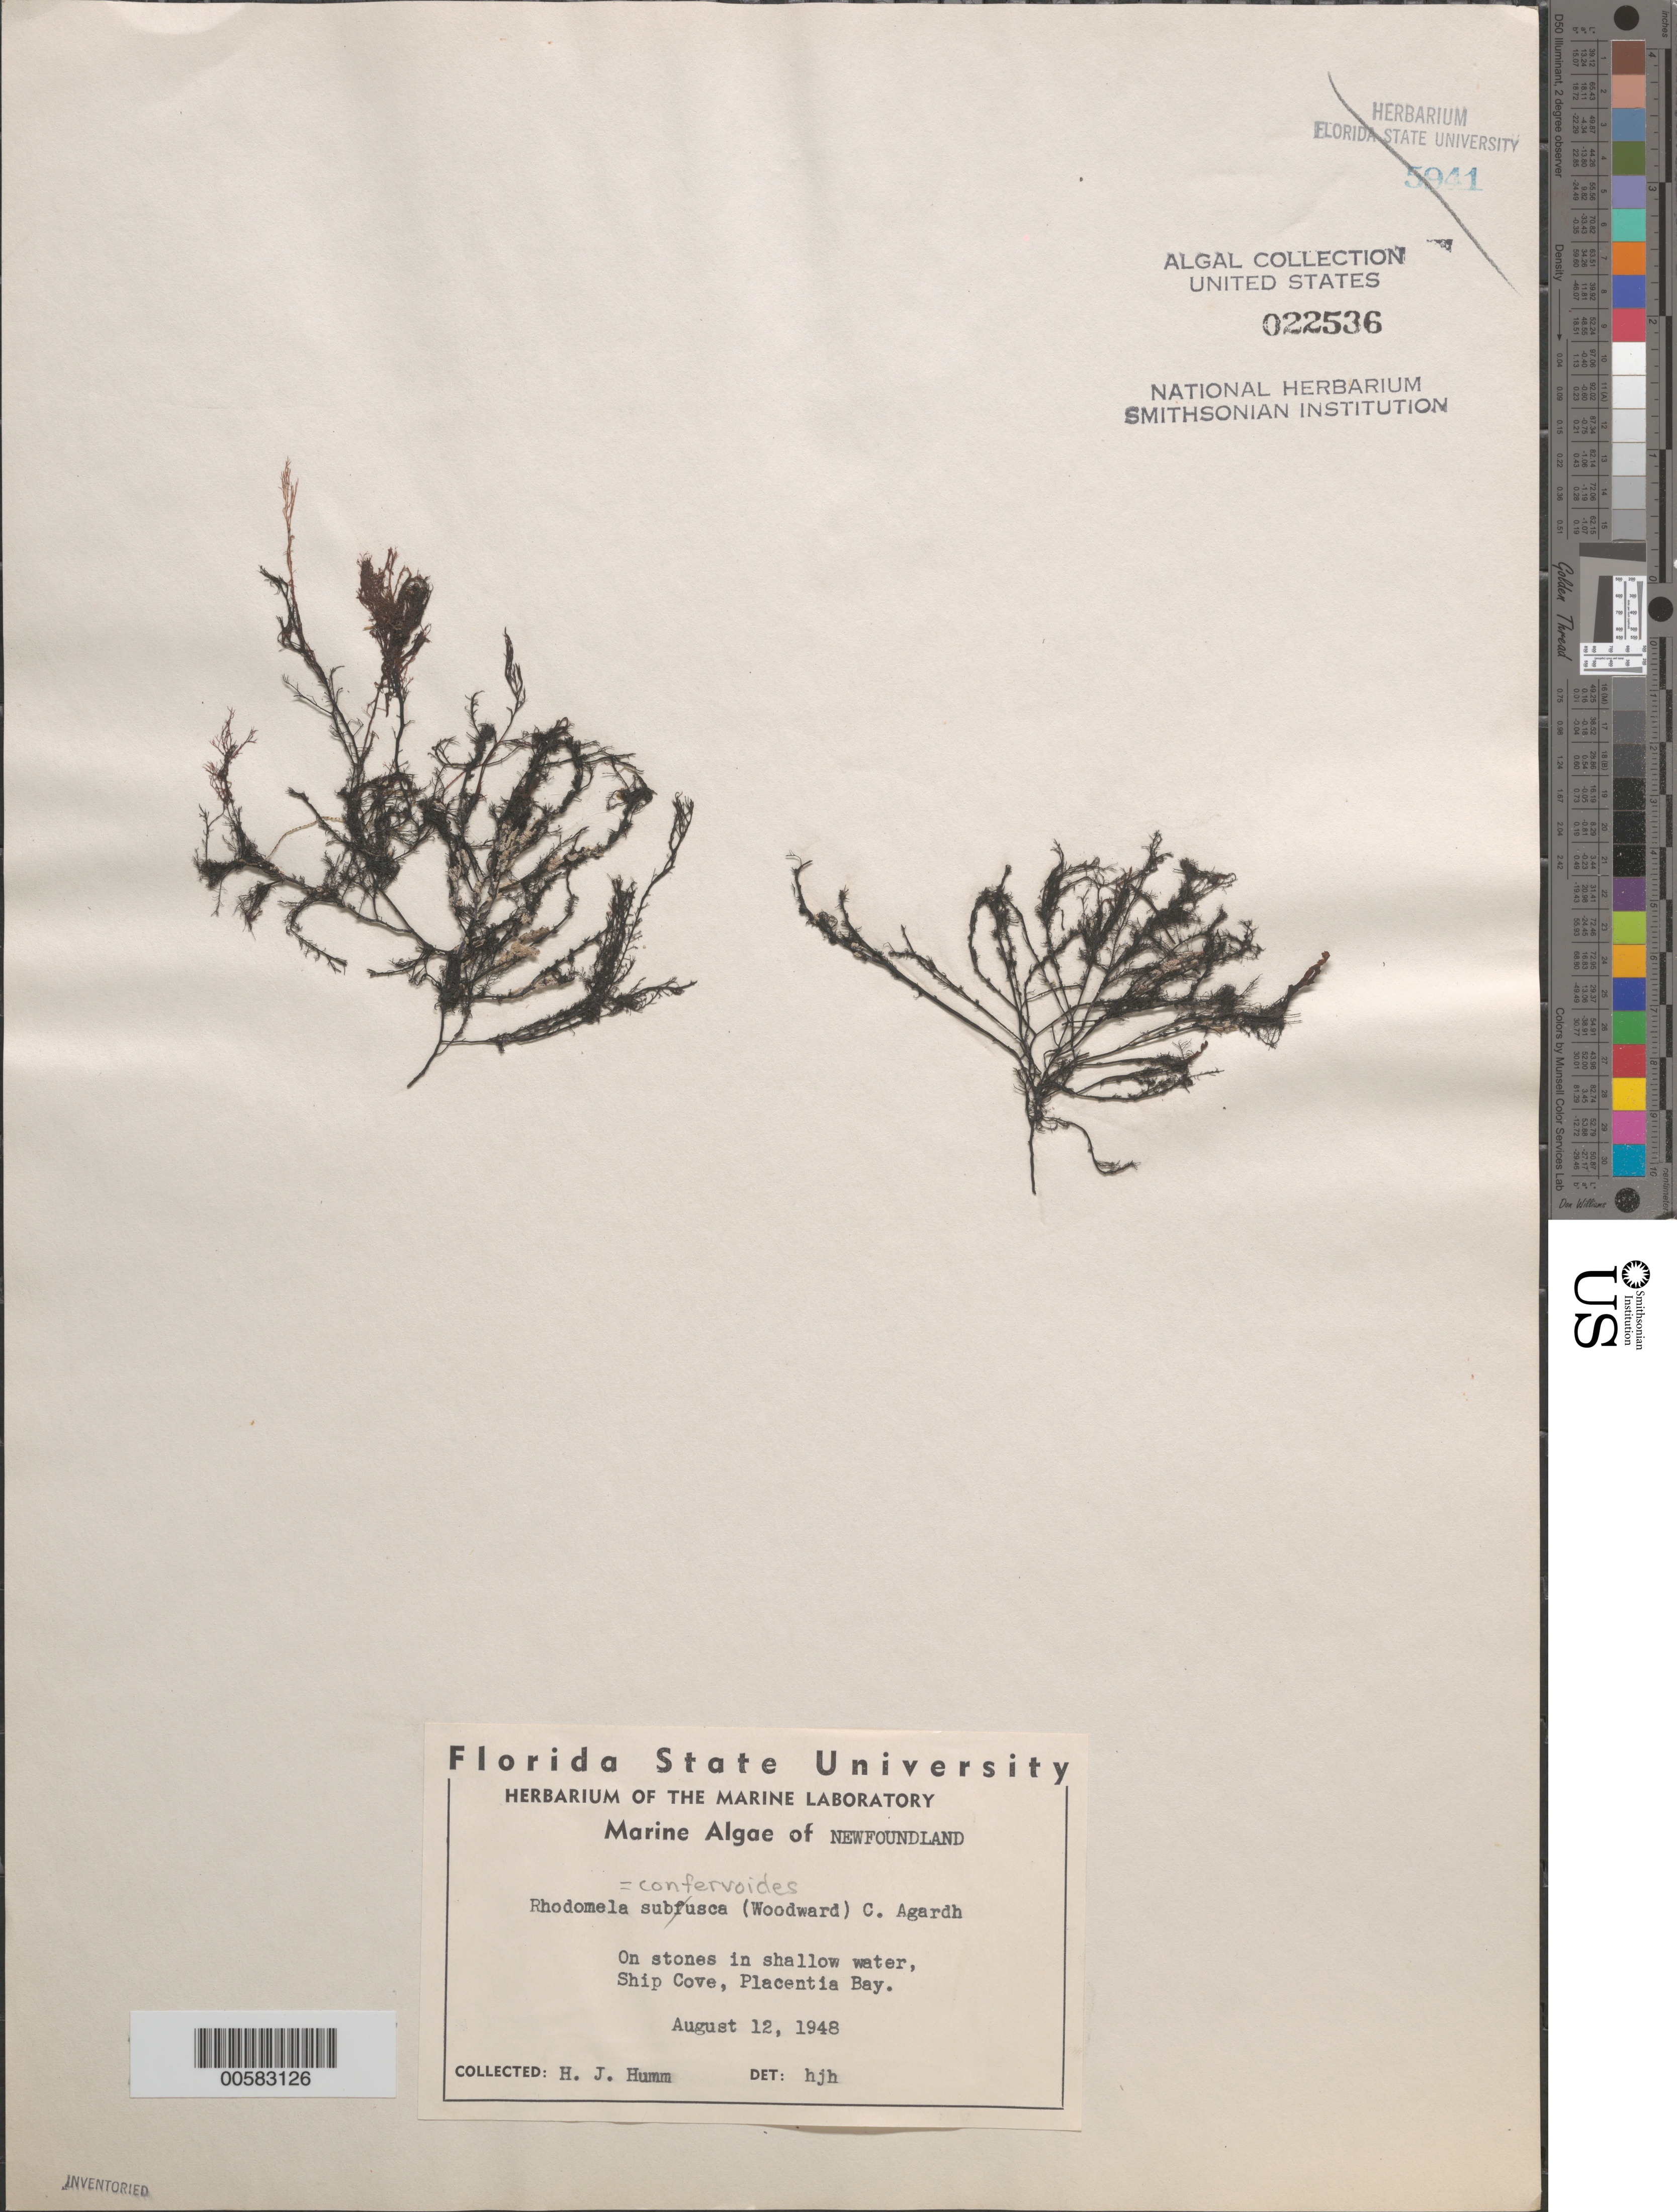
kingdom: Plantae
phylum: Rhodophyta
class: Florideophyceae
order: Ceramiales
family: Rhodomelaceae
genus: Rhodomela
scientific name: Rhodomela confervoides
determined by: Humm, Harold J.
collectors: H. J. Humm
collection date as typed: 12 Aug 1948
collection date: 1948-08-12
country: Canada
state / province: Newfoundland and Labrador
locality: Ship Cove, Placentia Bay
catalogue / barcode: US 22536